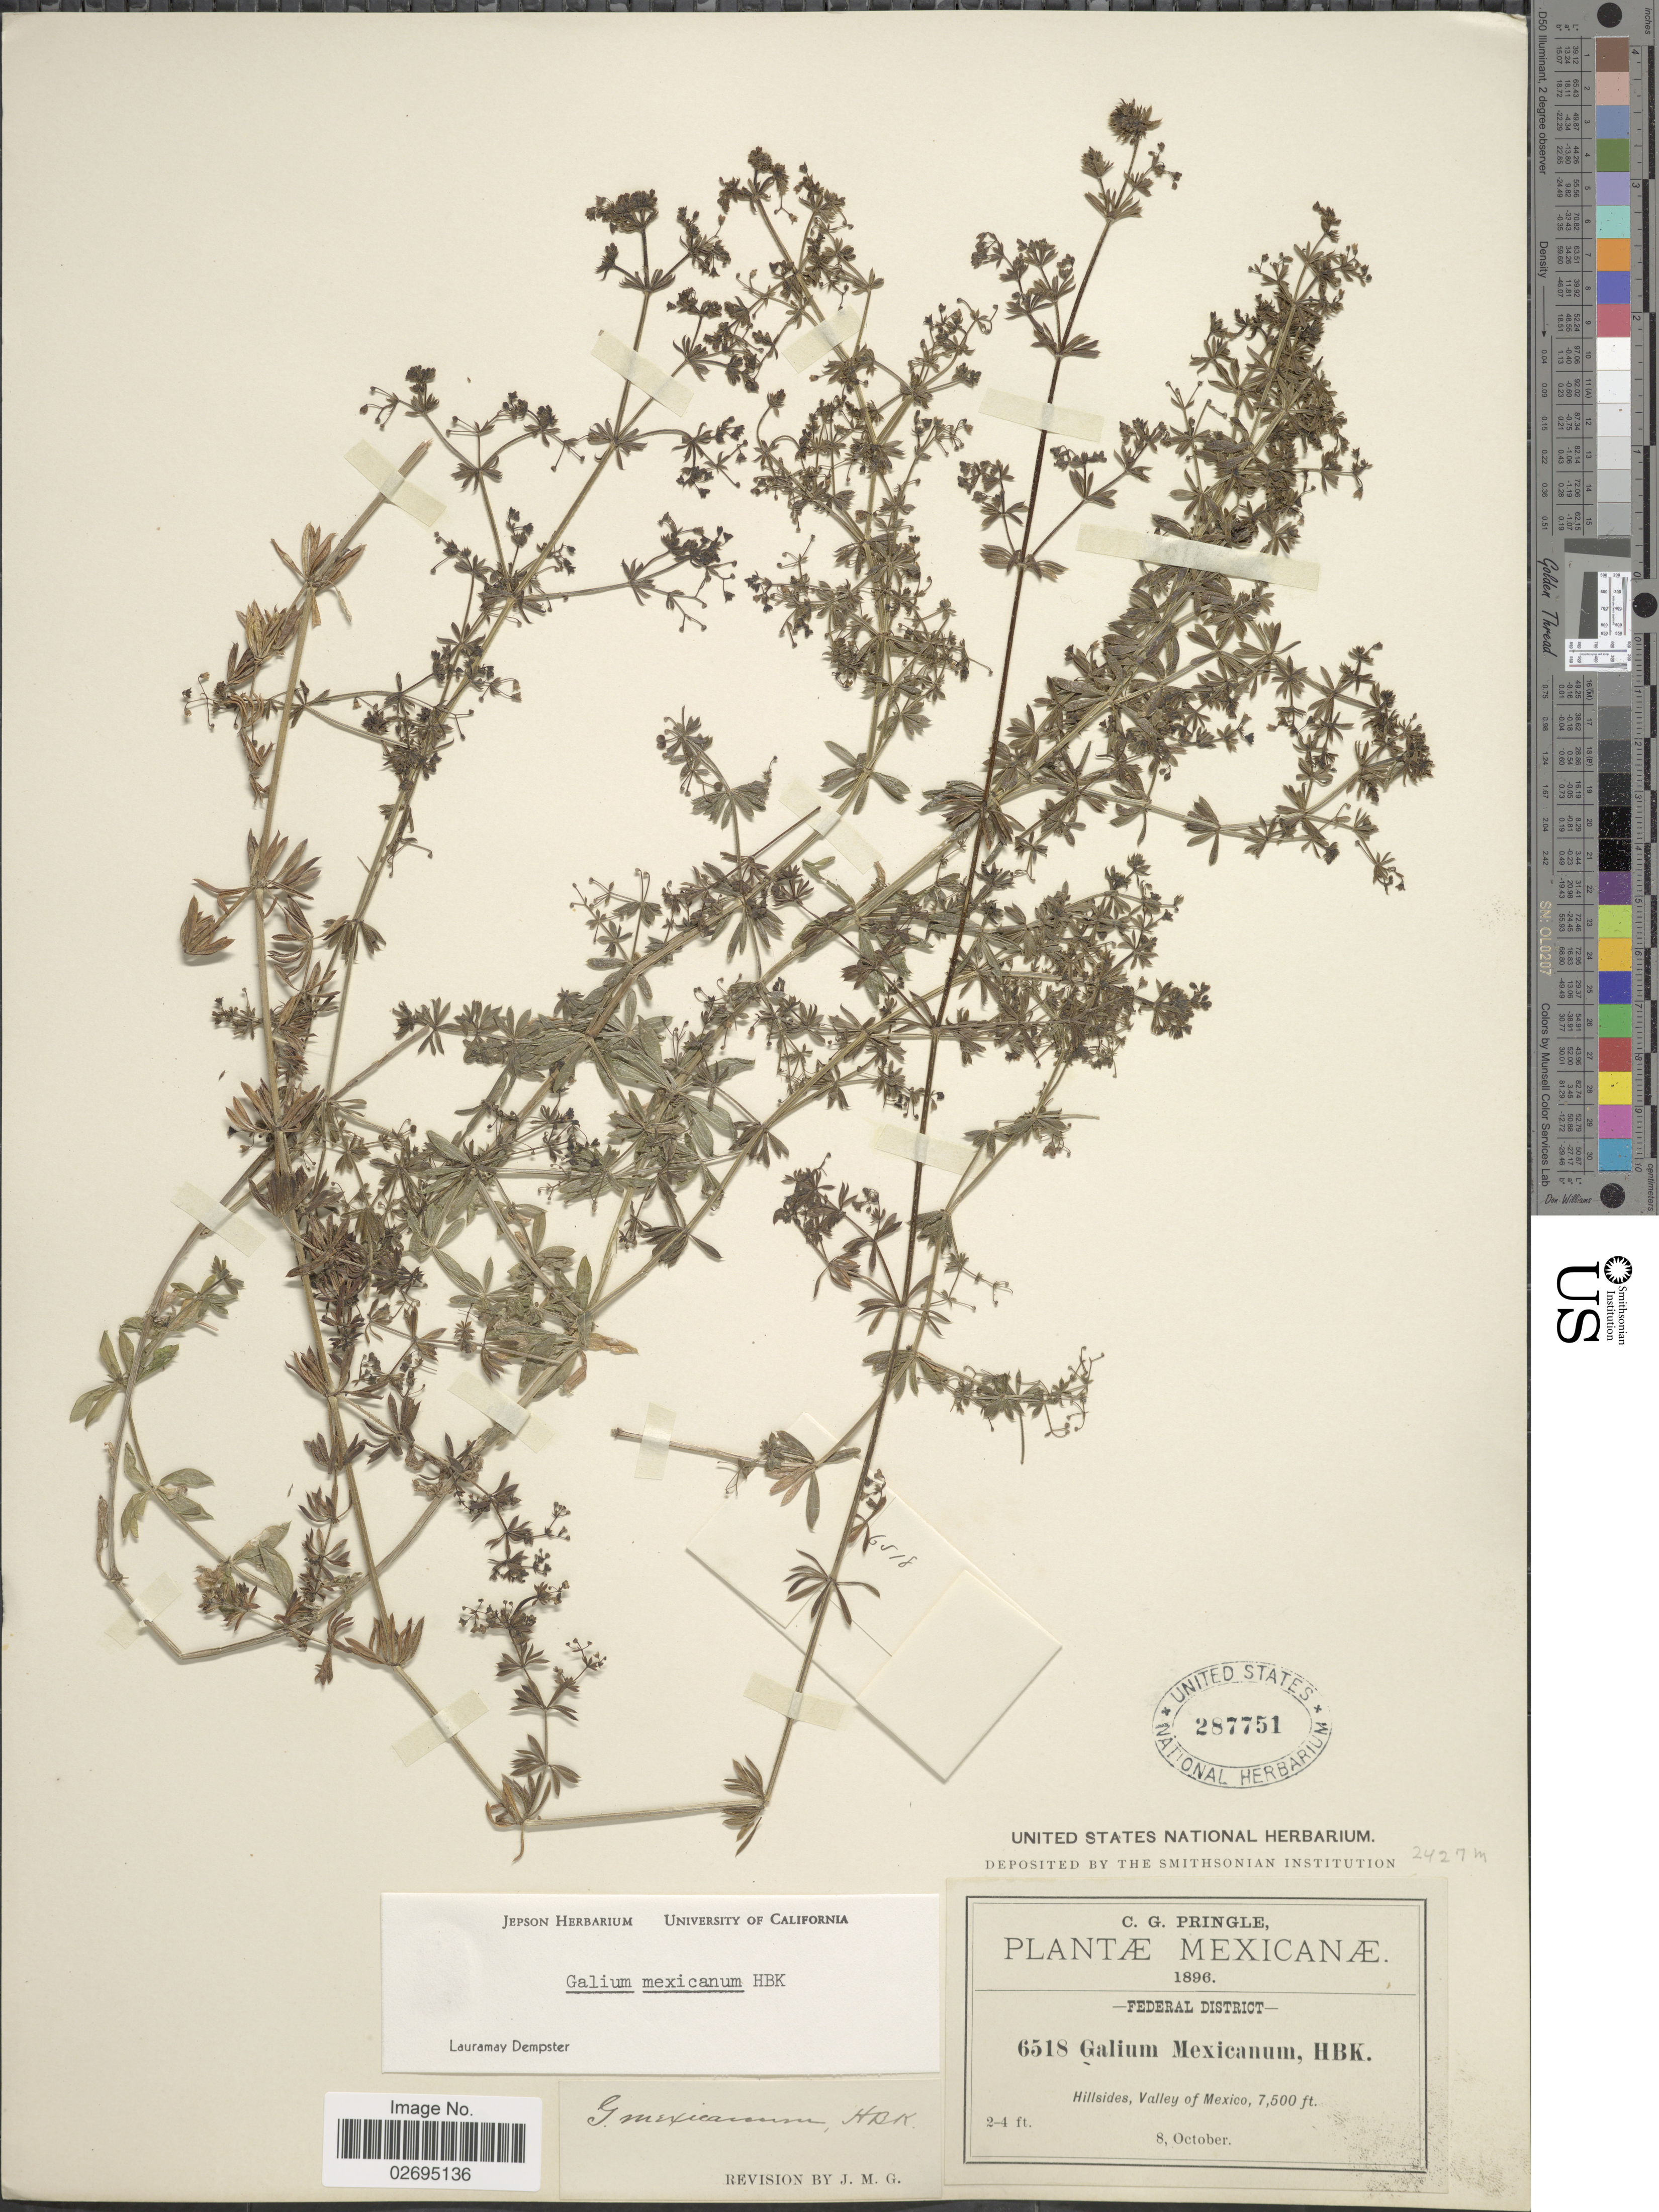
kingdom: Plantae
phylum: Tracheophyta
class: Magnoliopsida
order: Gentianales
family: Rubiaceae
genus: Galium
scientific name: Galium mexicanum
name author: Kunth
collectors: C. G. Pringle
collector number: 6518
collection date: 1896-10-08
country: Mexico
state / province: Distrito Federal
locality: Valley of Mexico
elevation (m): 2286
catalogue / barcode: US 287751